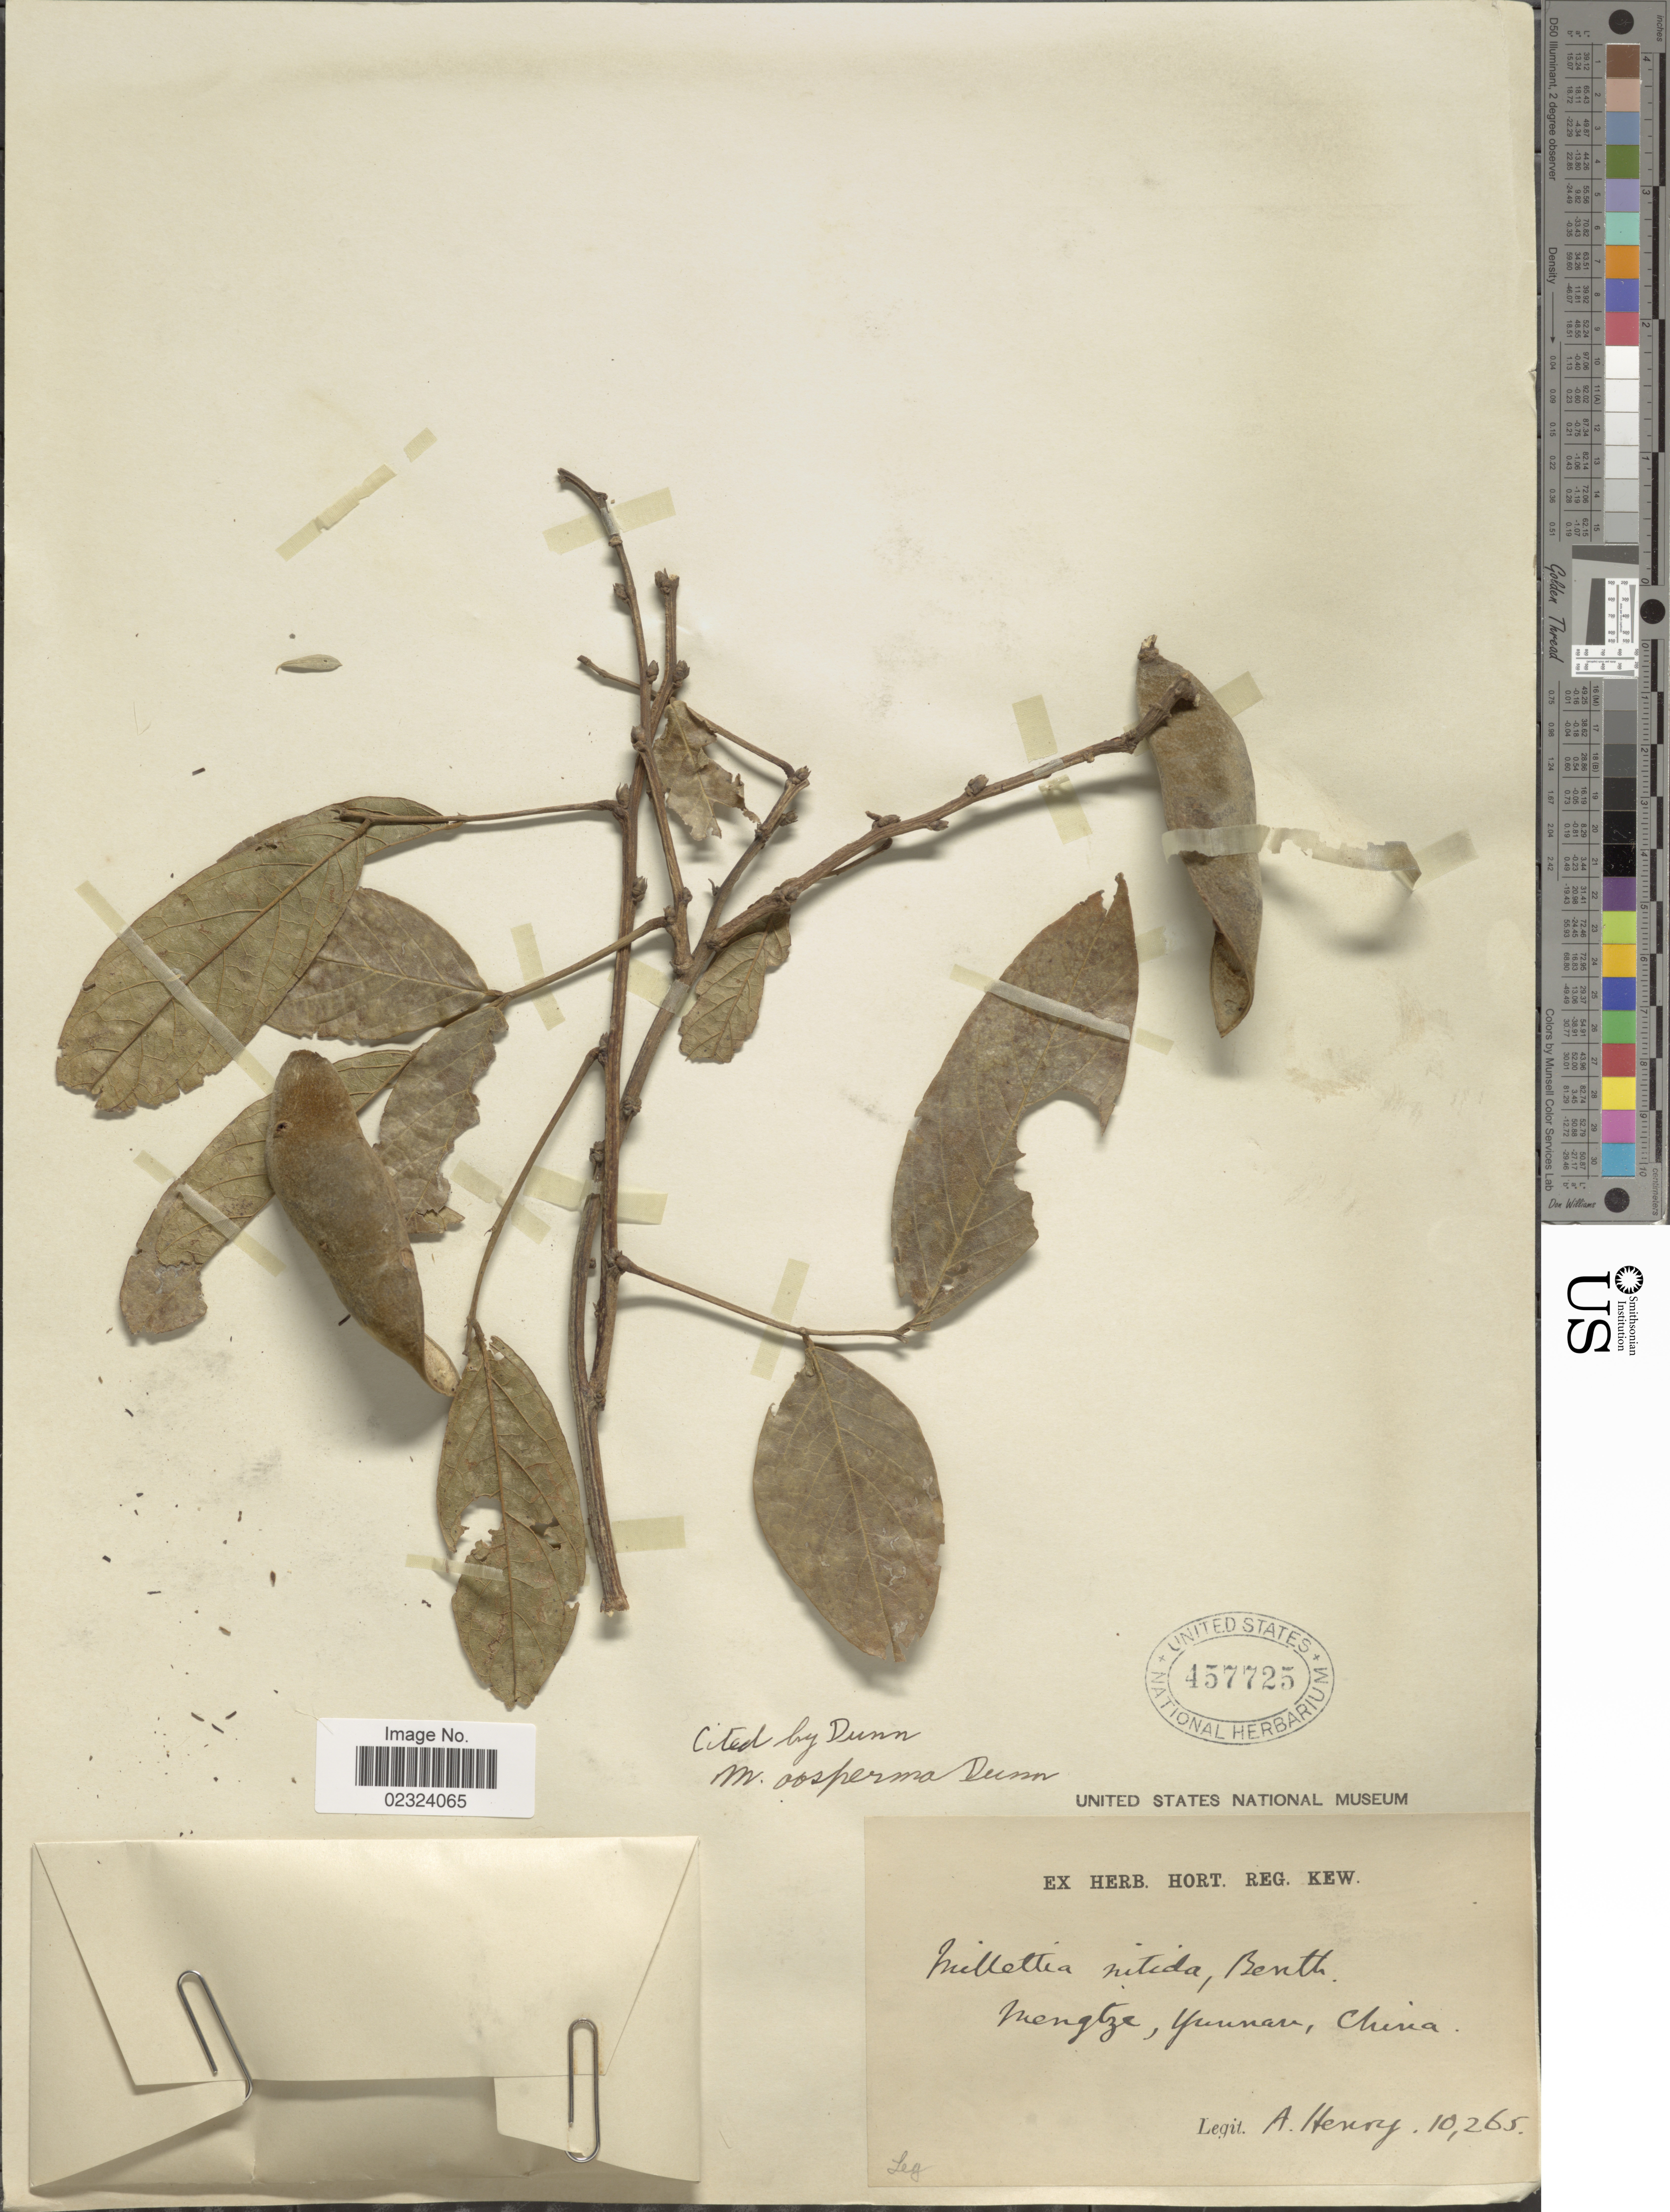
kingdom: Plantae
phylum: Tracheophyta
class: Magnoliopsida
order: Fabales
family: Fabaceae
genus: Millettia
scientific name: Millettia oosperma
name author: Dunn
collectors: A. Henry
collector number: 10265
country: China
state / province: Yunnan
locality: Mengzi, Yunnan, China.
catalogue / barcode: US 457725